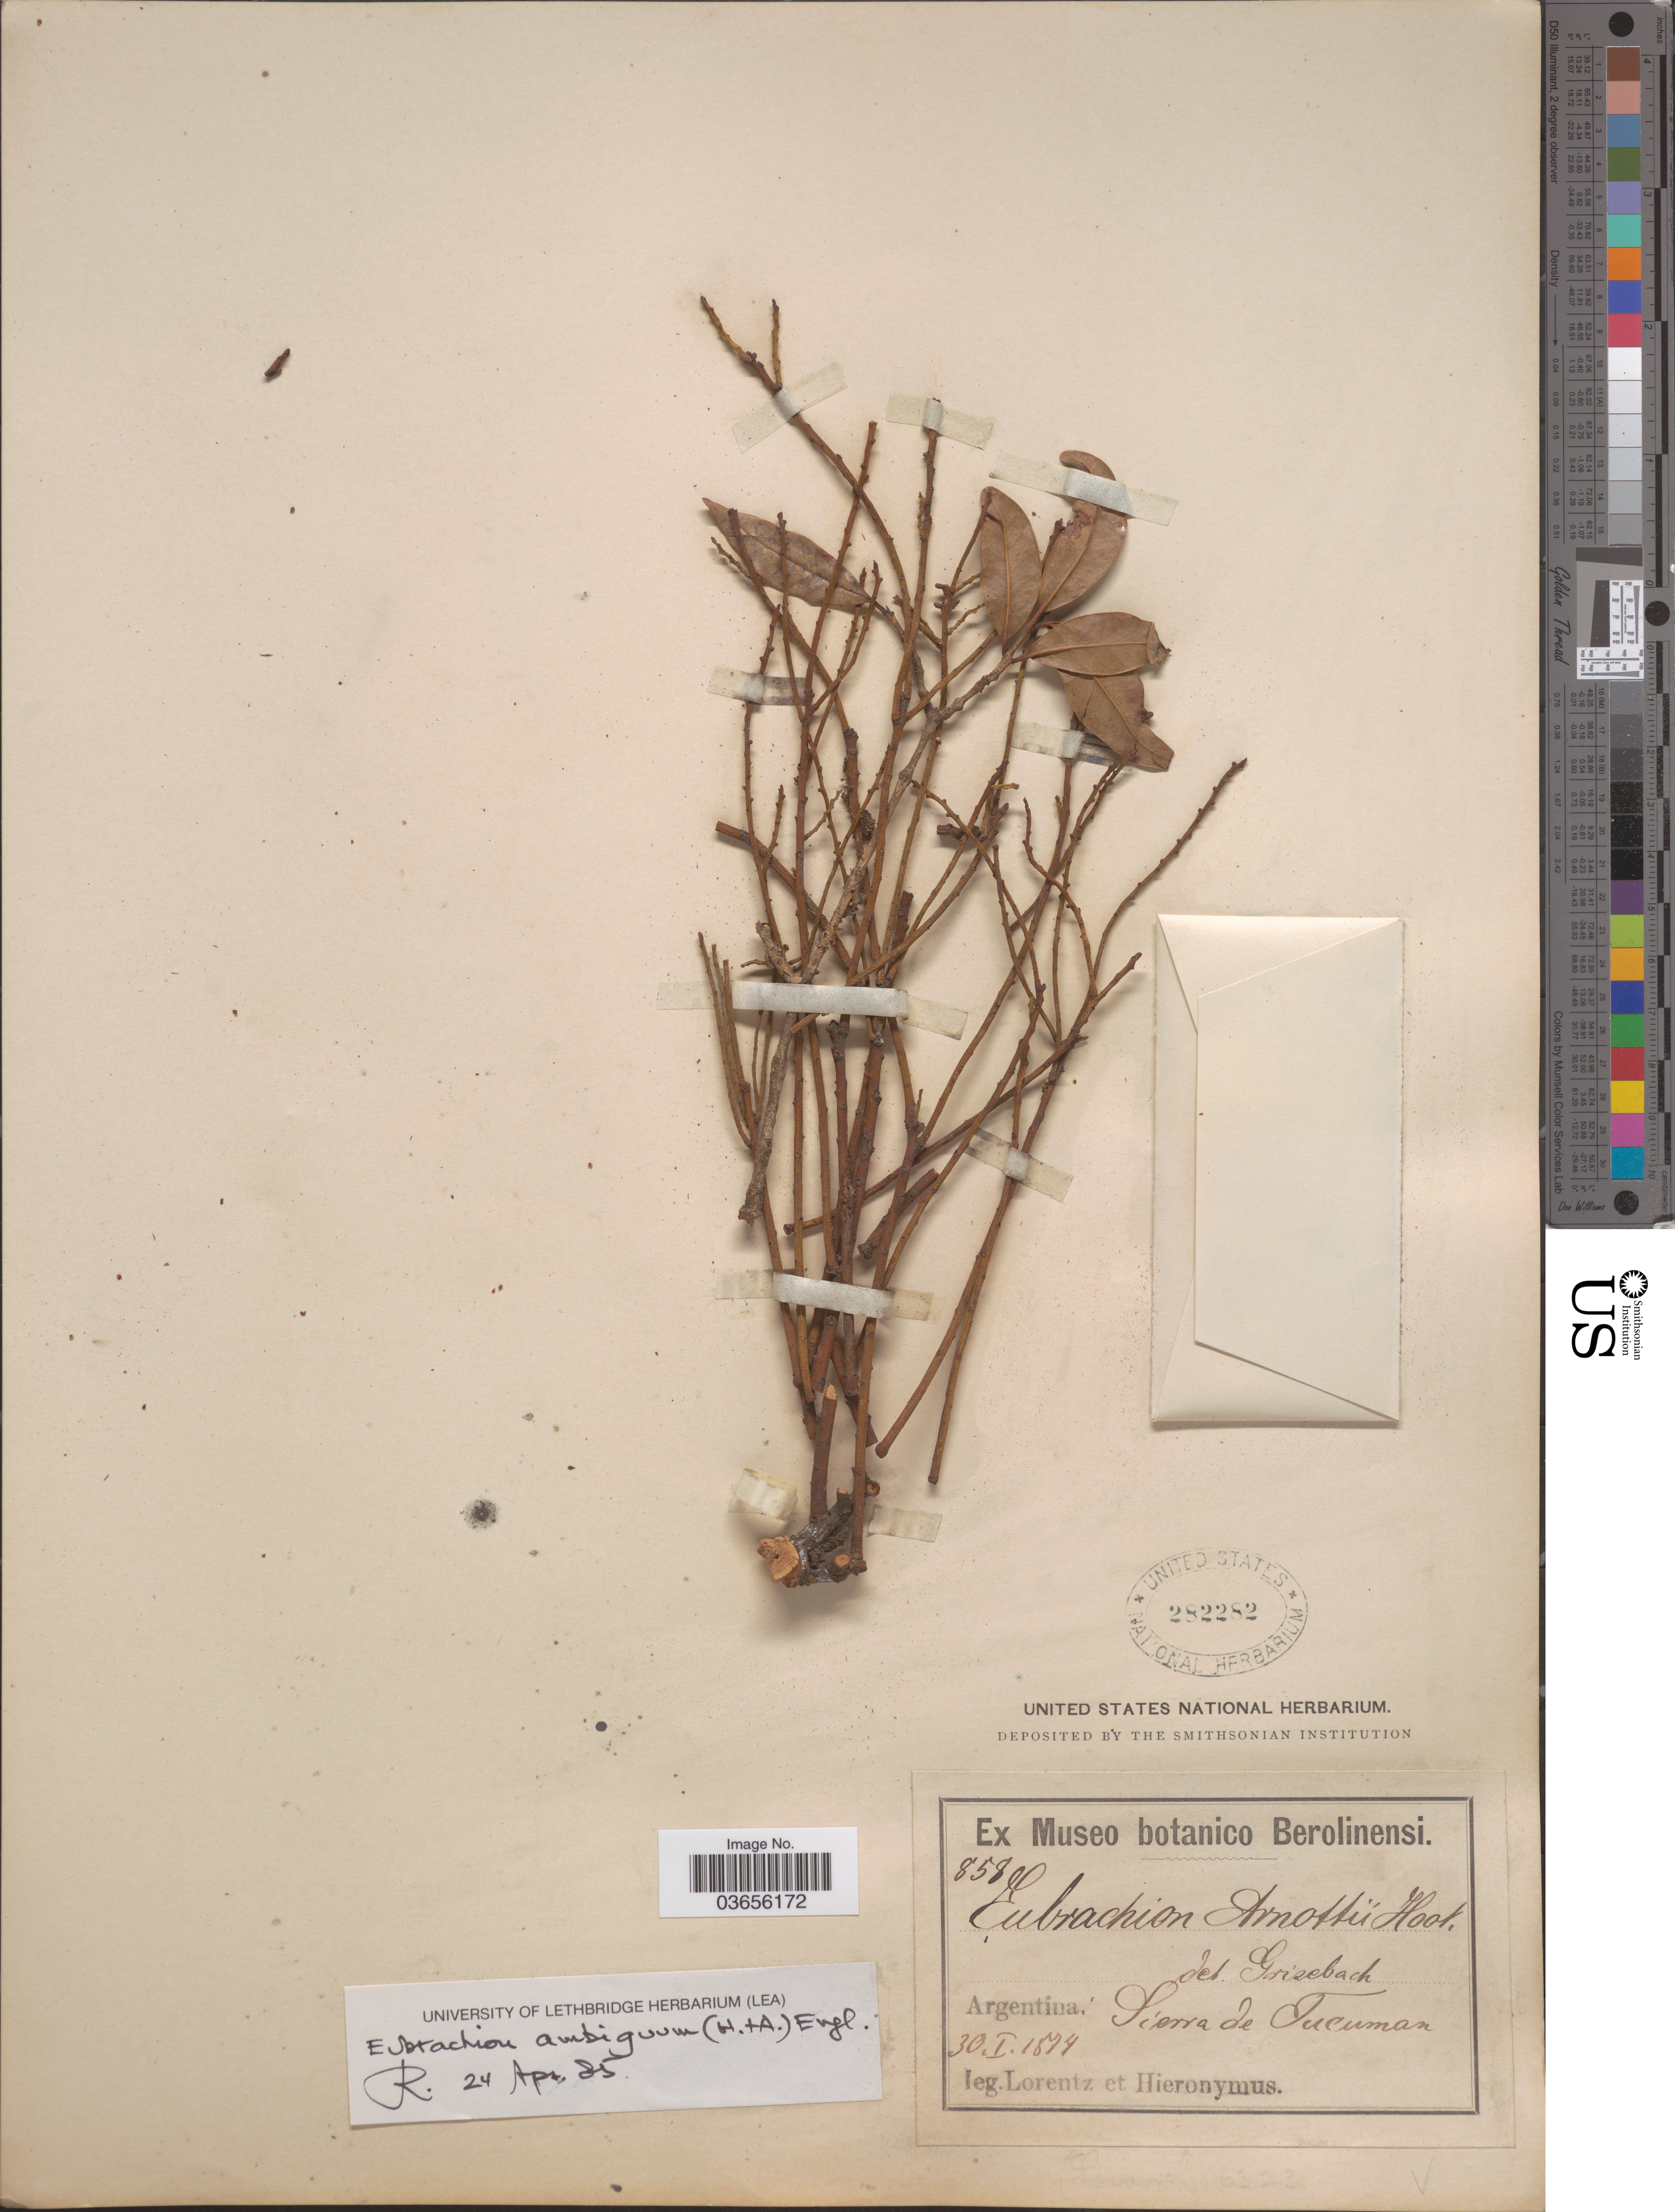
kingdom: Plantae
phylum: Tracheophyta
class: Magnoliopsida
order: Santalales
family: Santalaceae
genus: Eubrachion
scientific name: Eubrachion ambiguum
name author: (Hook. & Arn.) Engl.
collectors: -. Lorentz & -. Hieronymus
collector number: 858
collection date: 1874-01-30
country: Argentina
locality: Sierra de Tucuman.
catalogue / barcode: US 282282